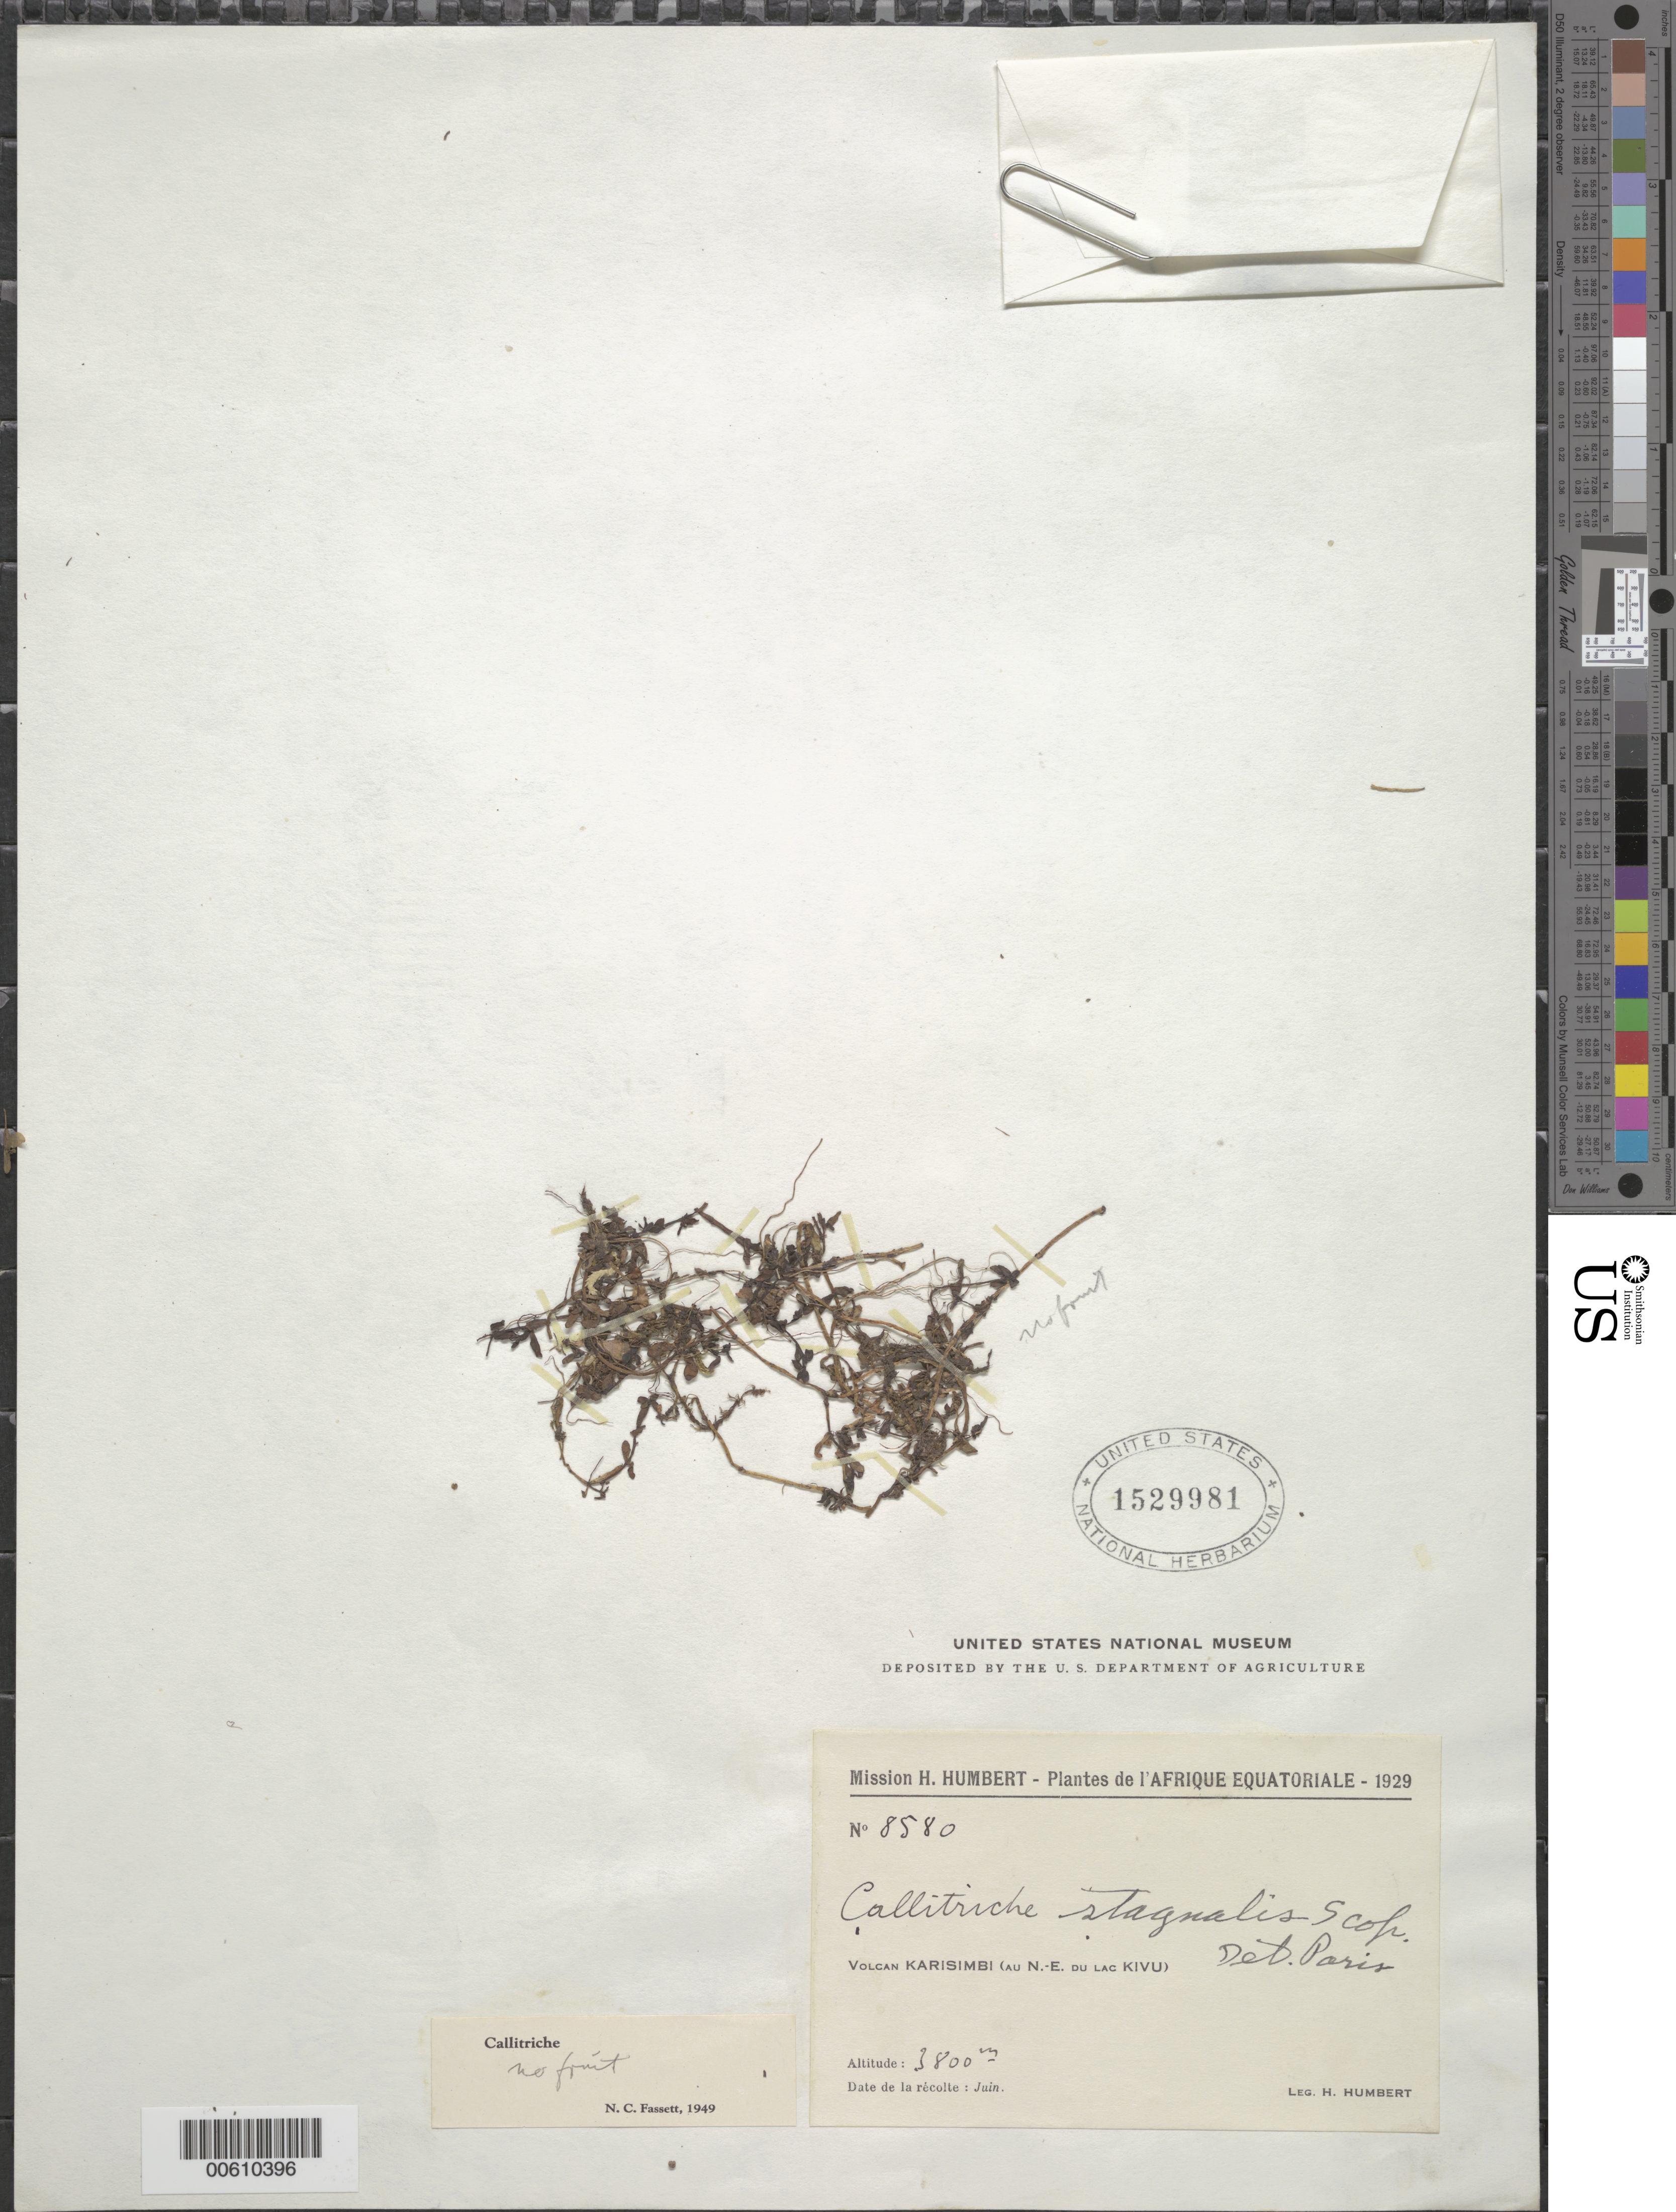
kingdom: Plantae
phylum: Tracheophyta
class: Magnoliopsida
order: Lamiales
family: Plantaginaceae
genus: Callitriche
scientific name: Callitriche stagnalis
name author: Scop.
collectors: H. Humbert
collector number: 8580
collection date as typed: Jun 1929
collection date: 1929-06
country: Congo, Democratic Republic of / Rwanda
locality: Kivu Lake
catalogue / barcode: US 1529981